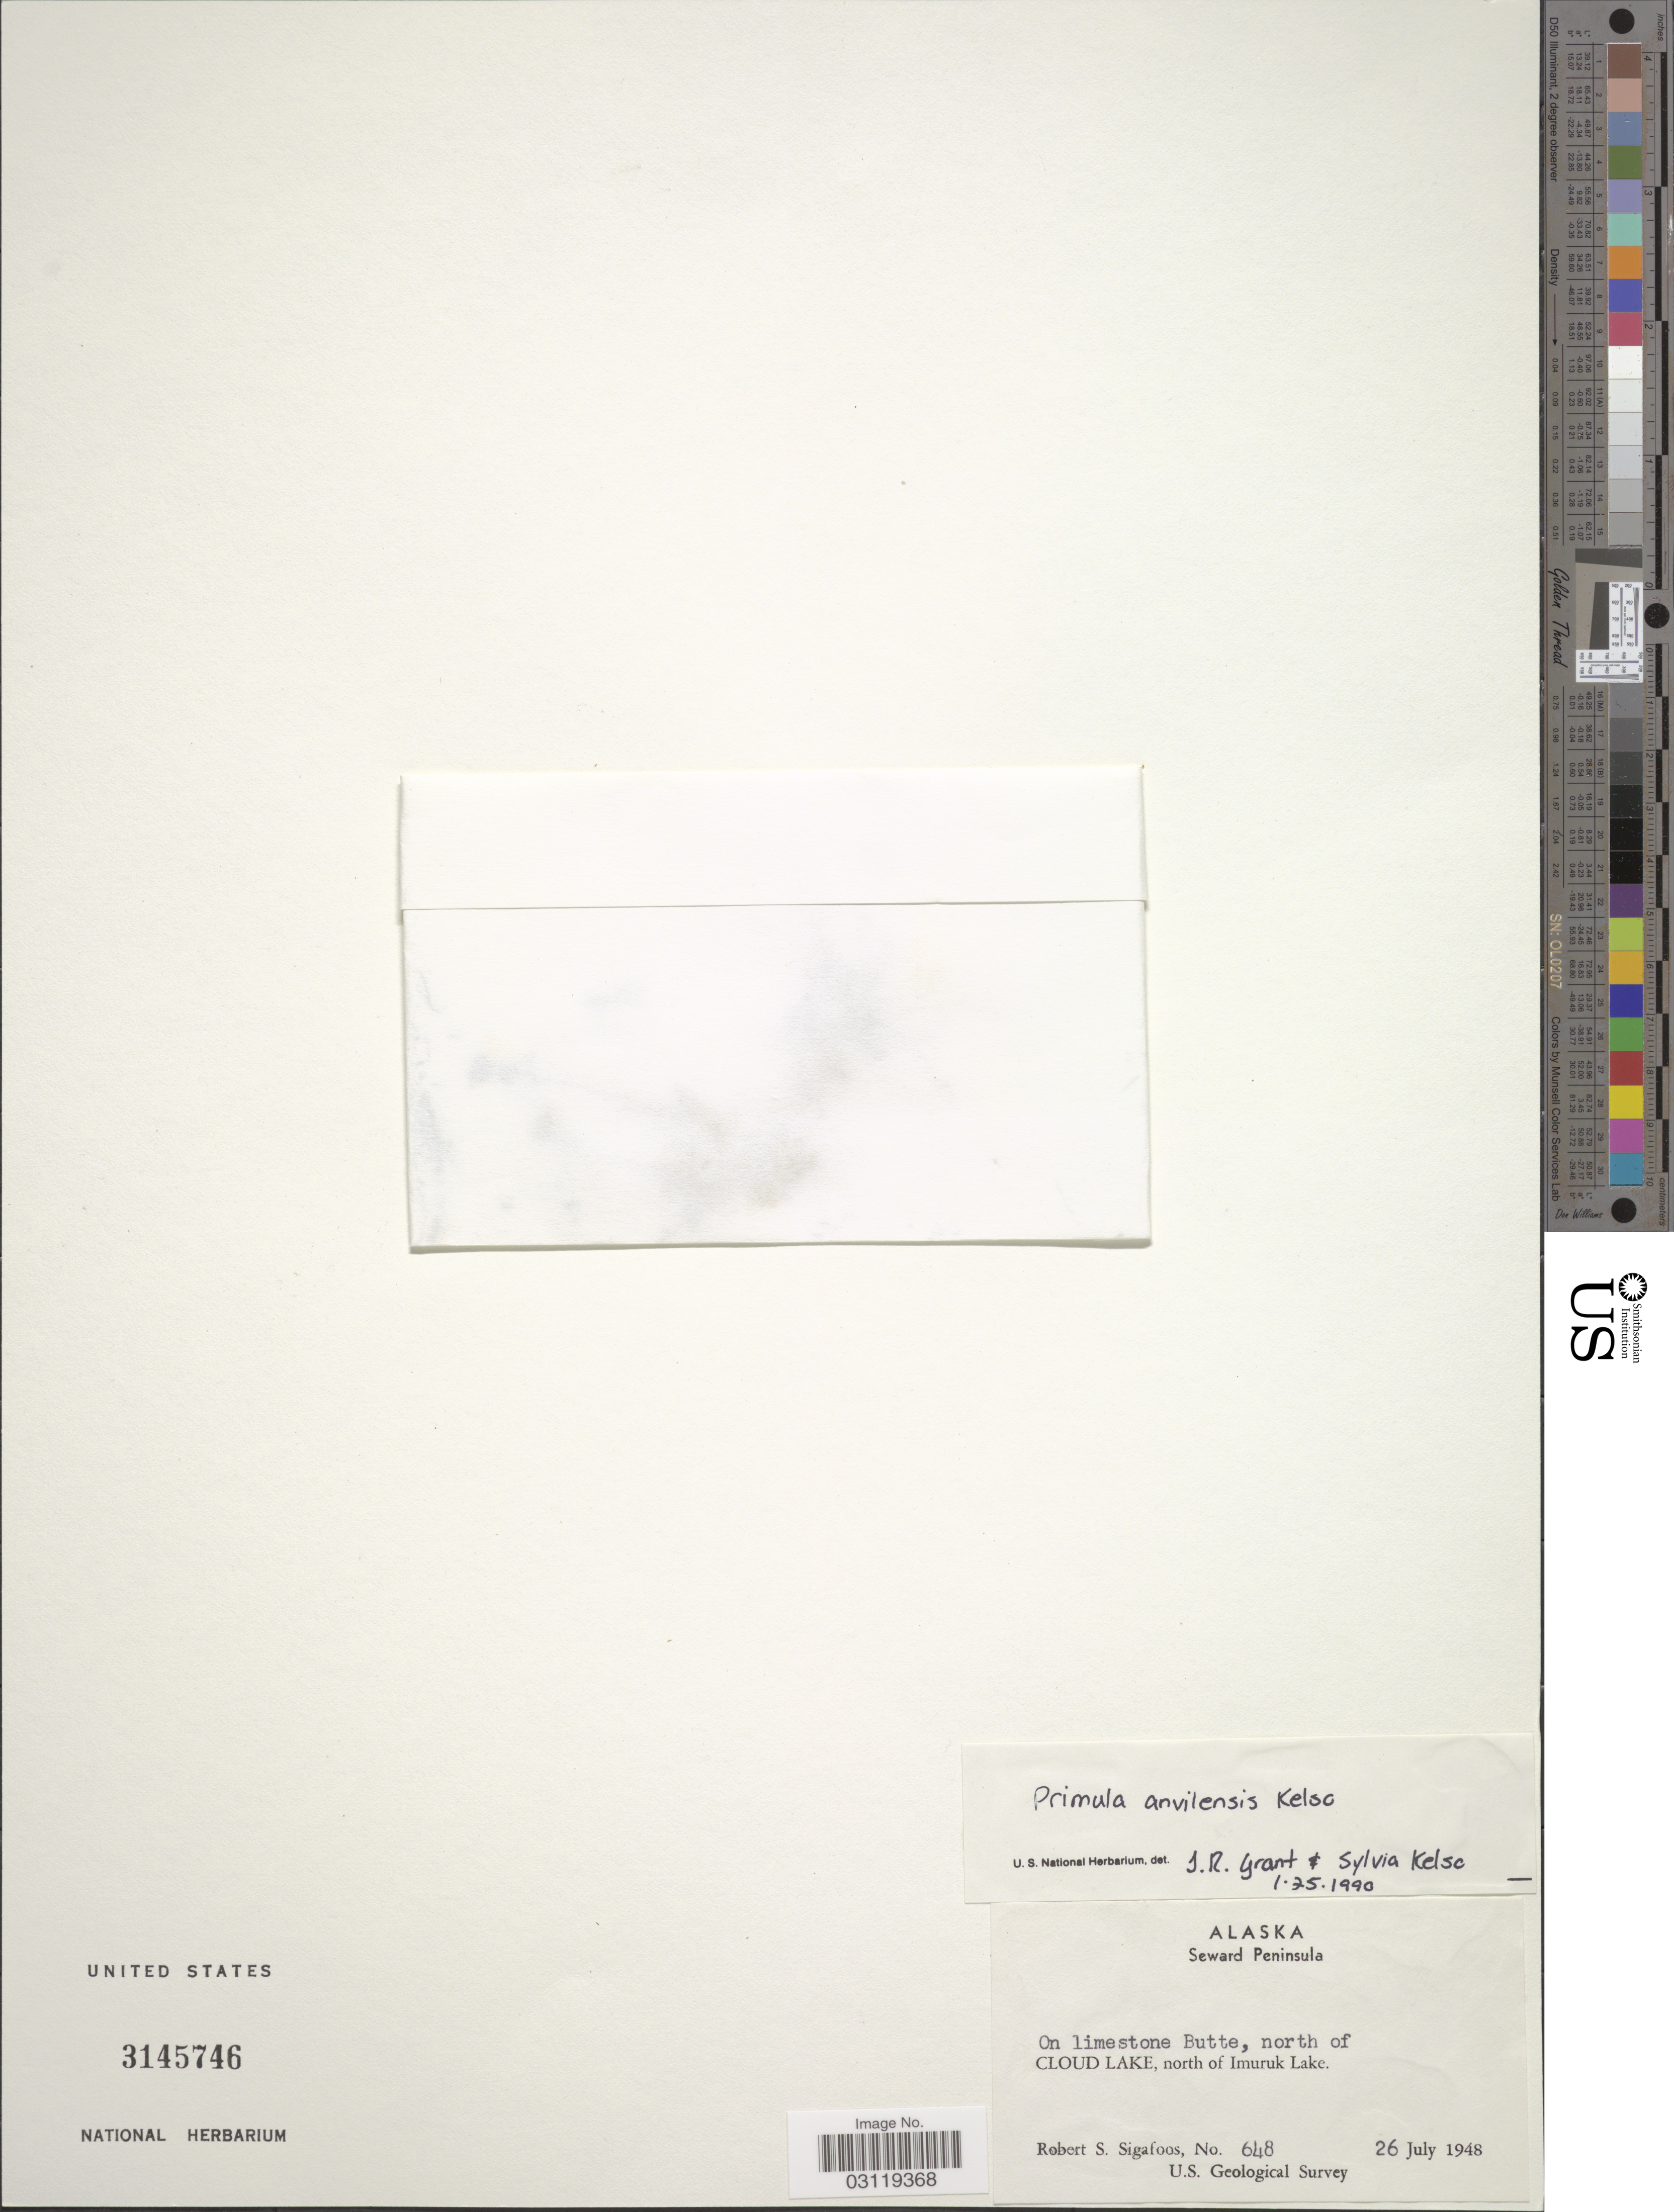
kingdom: Plantae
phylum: Tracheophyta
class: Magnoliopsida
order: Ericales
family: Primulaceae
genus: Primula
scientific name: Primula anvilensis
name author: S. Kelso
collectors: R. Sigafoos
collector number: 648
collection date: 1948-07-26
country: United States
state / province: Alaska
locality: Seward Peninsula. On limestone Butte, north of Cloud Lake, north of Imuruk Lake.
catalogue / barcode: US 3145746